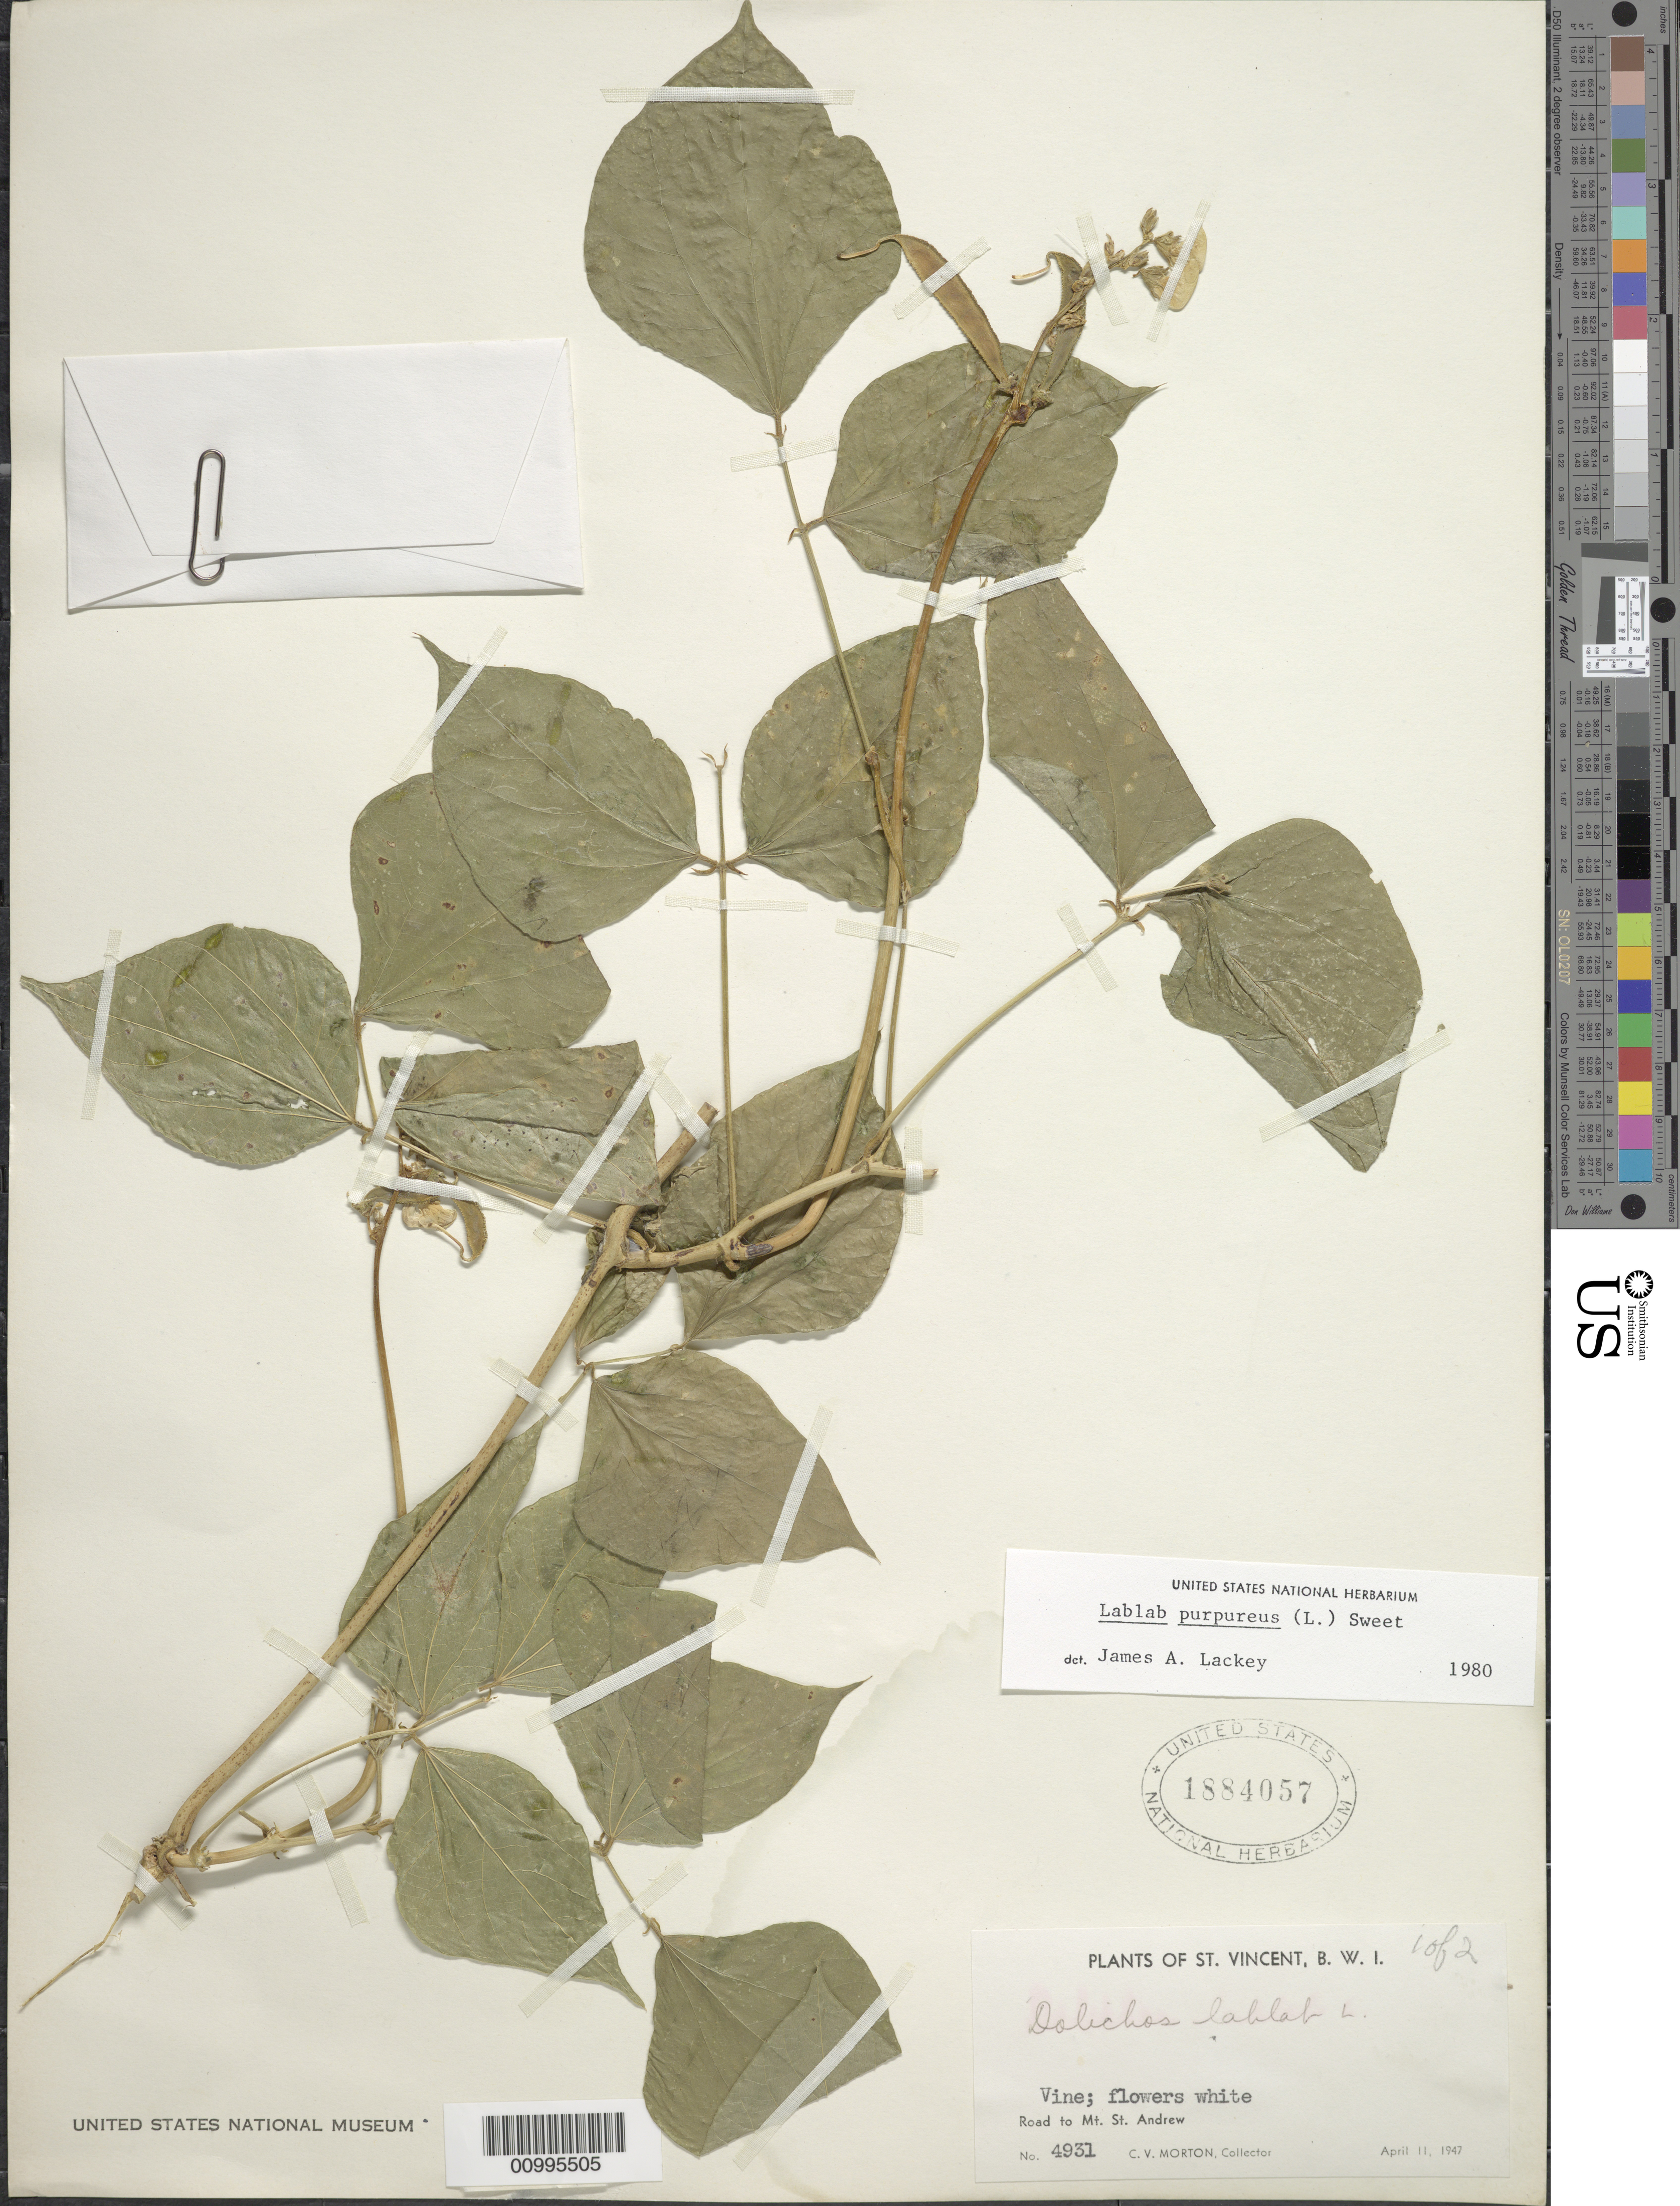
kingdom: Plantae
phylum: Tracheophyta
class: Magnoliopsida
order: Fabales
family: Fabaceae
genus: Lablab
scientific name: Lablab purpureus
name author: (L.) Sweet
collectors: C. V. Morton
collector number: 4931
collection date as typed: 11 Apr 1947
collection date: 1947-04-11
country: St. Vincent - Grenadines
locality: Road to Mt. St. Andrew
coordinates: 0 N, 0 E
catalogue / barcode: US 1884057